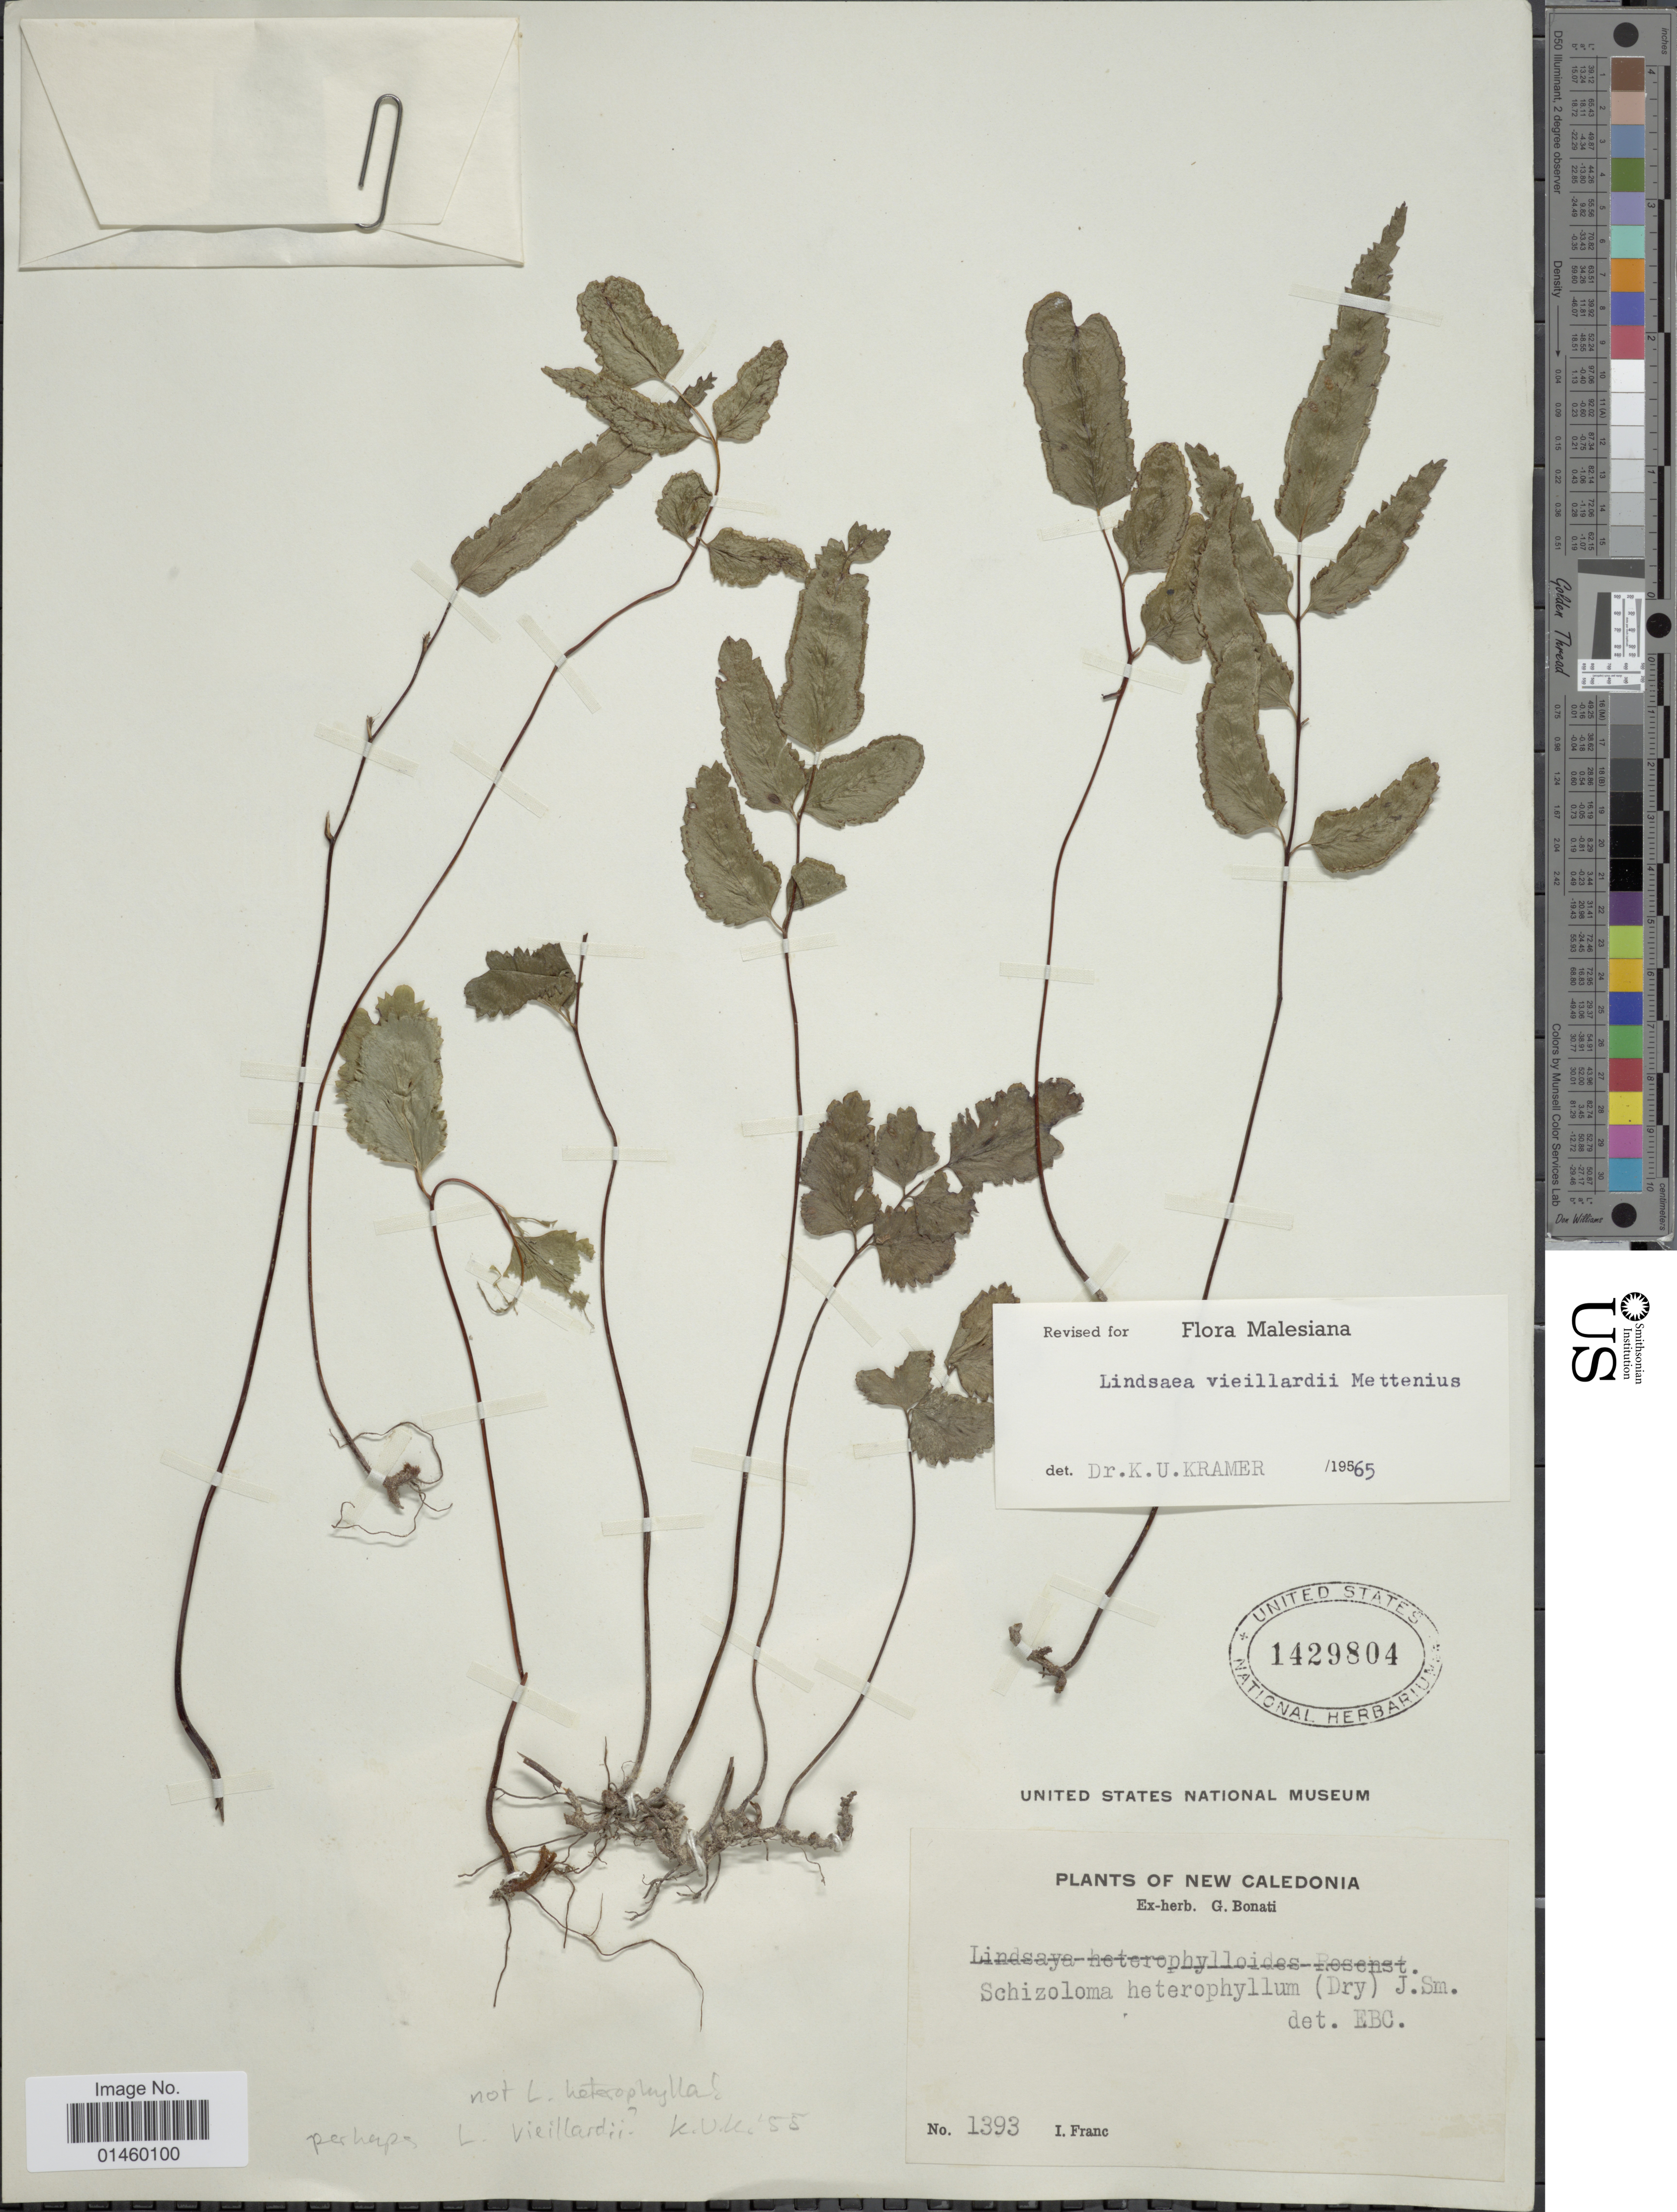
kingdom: Plantae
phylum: Tracheophyta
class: Polypodiopsida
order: Polypodiales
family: Lindsaeaceae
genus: Lindsaea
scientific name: Lindsaea vieillardii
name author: Mett.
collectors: I. Franc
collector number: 1393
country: New Caledonia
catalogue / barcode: US 1429804